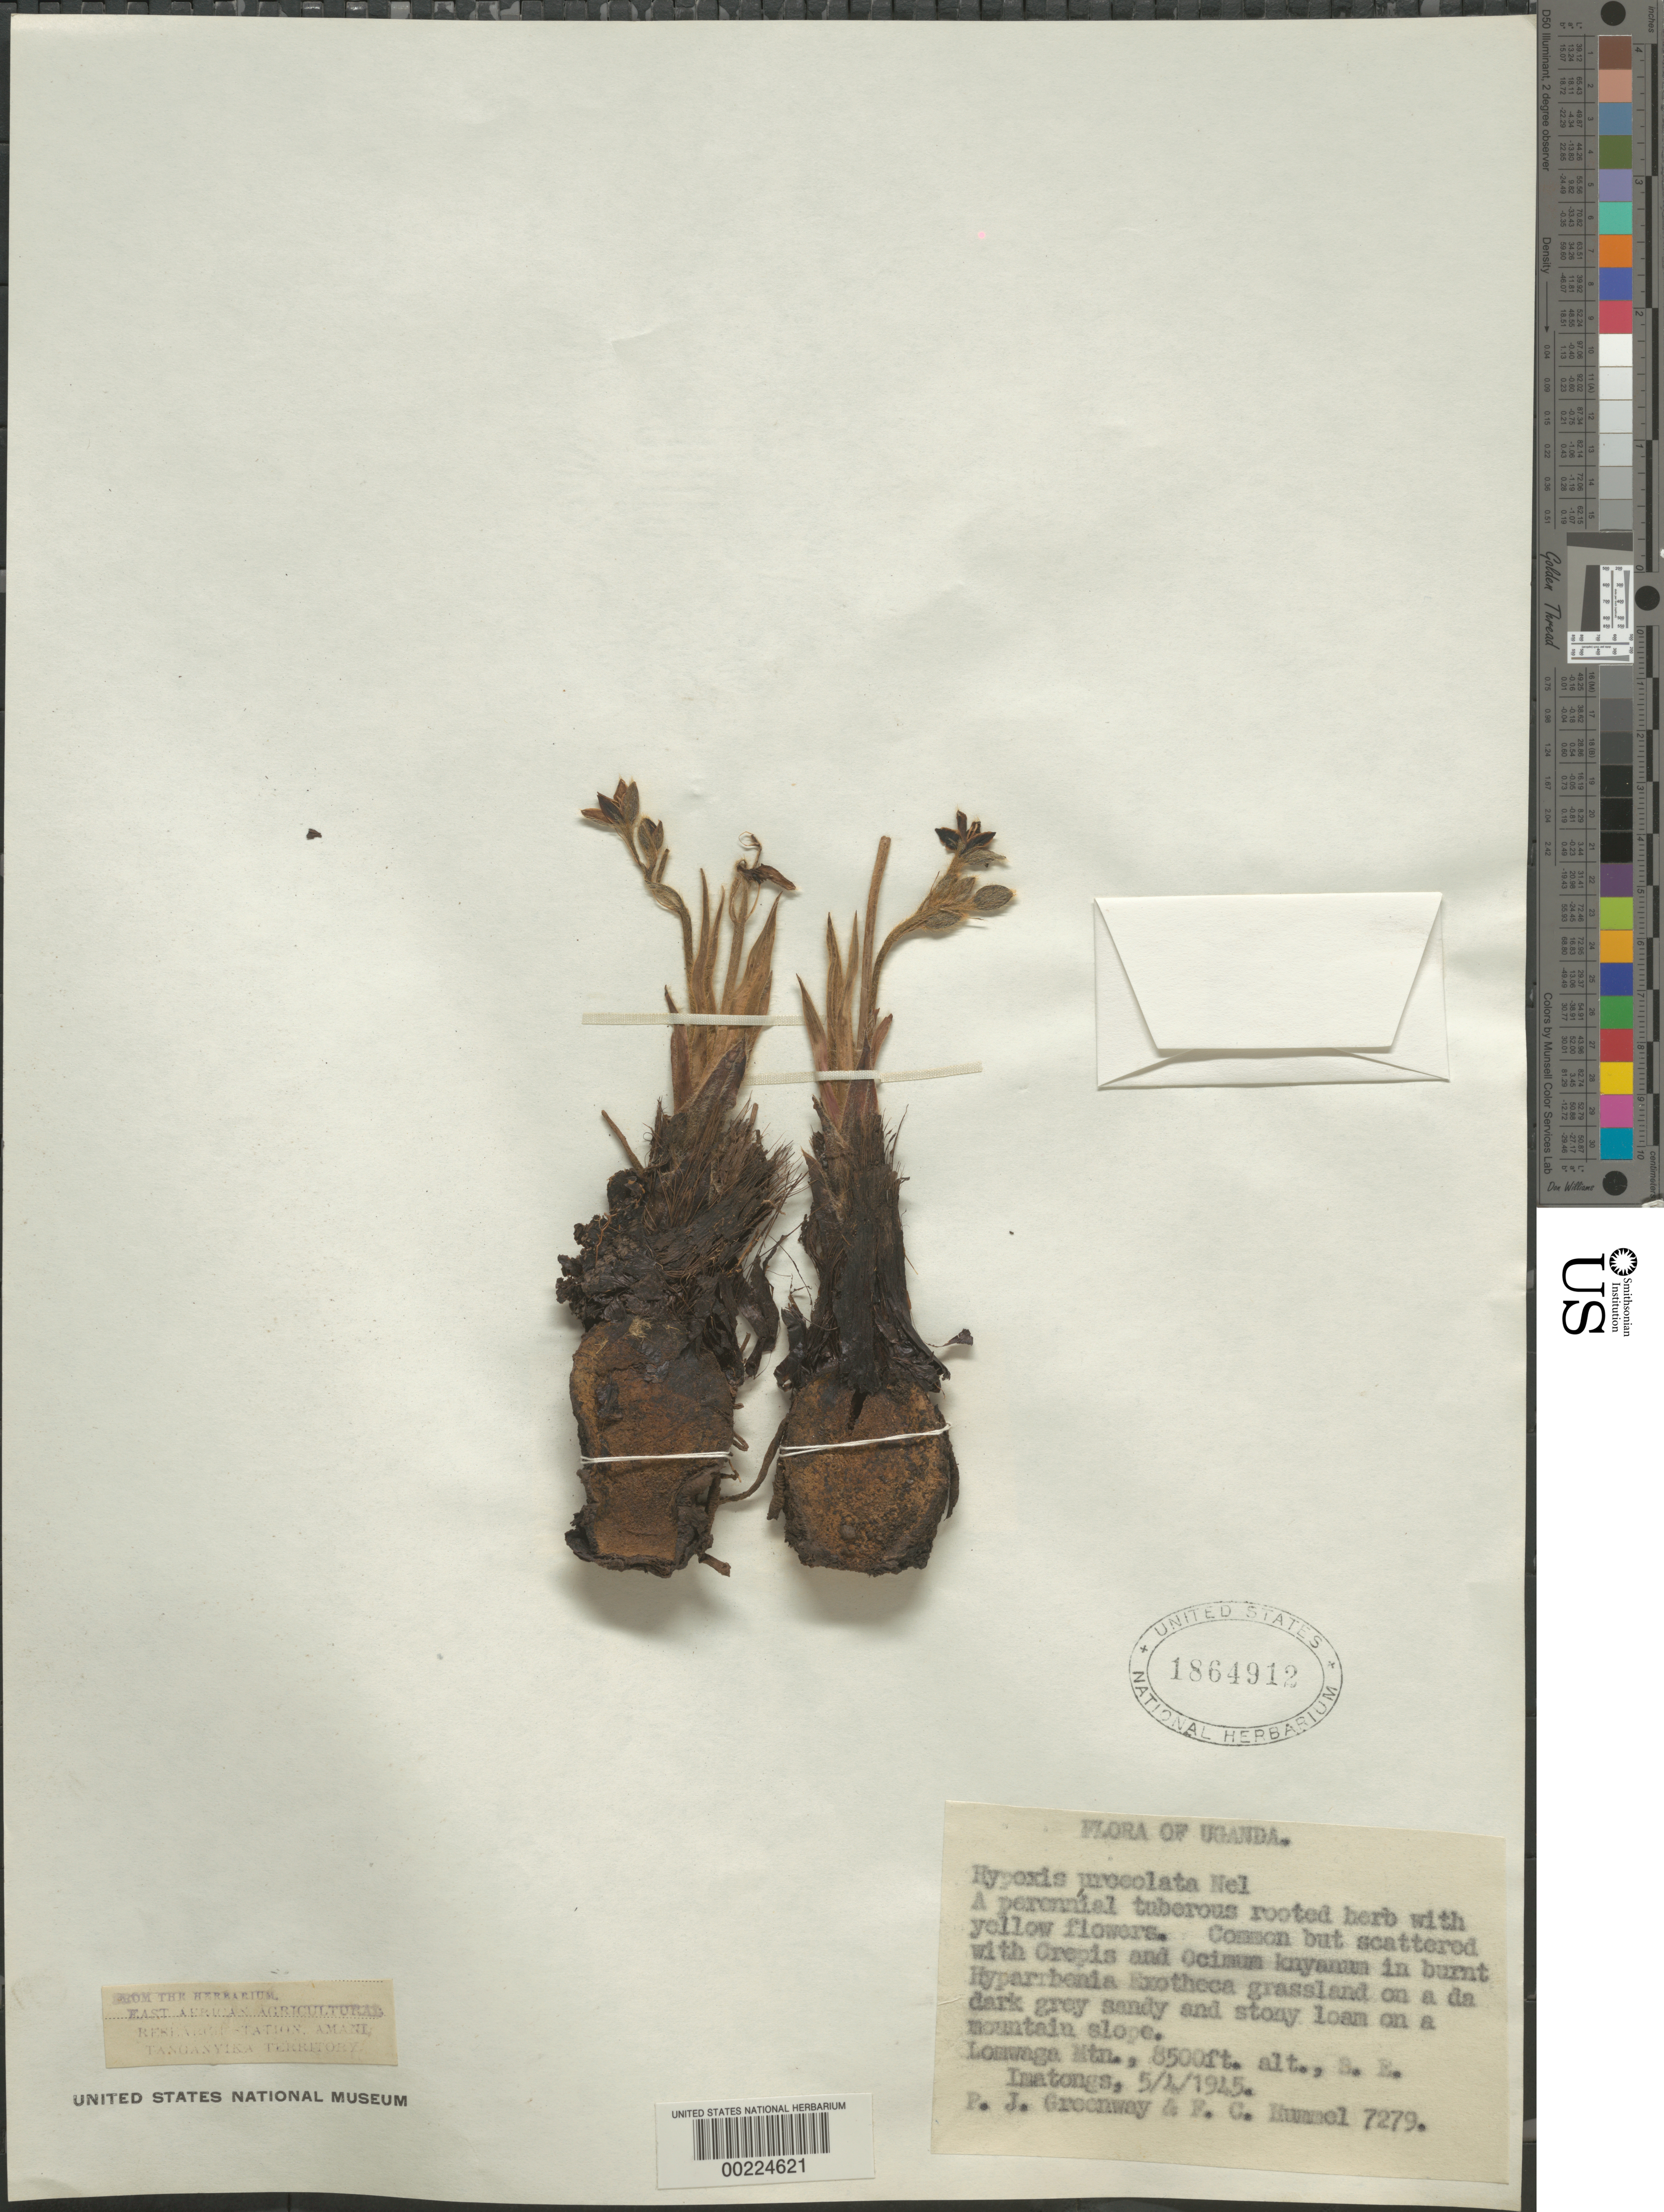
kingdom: Plantae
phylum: Tracheophyta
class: Liliopsida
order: Asparagales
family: Hypoxidaceae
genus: Hypoxis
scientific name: Hypoxis urceolata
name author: Nel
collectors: P. J. Greenway & F. Hummel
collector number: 7279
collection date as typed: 05 Apr 1945 or 04 May 1945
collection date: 1945-04-05 or 1945-05-04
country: Uganda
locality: Lomwaga mtn, s.e. imatongs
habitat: In burnt grassland on a dark grey sandy & stony loam on mt slope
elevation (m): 2591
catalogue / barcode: US 1864912